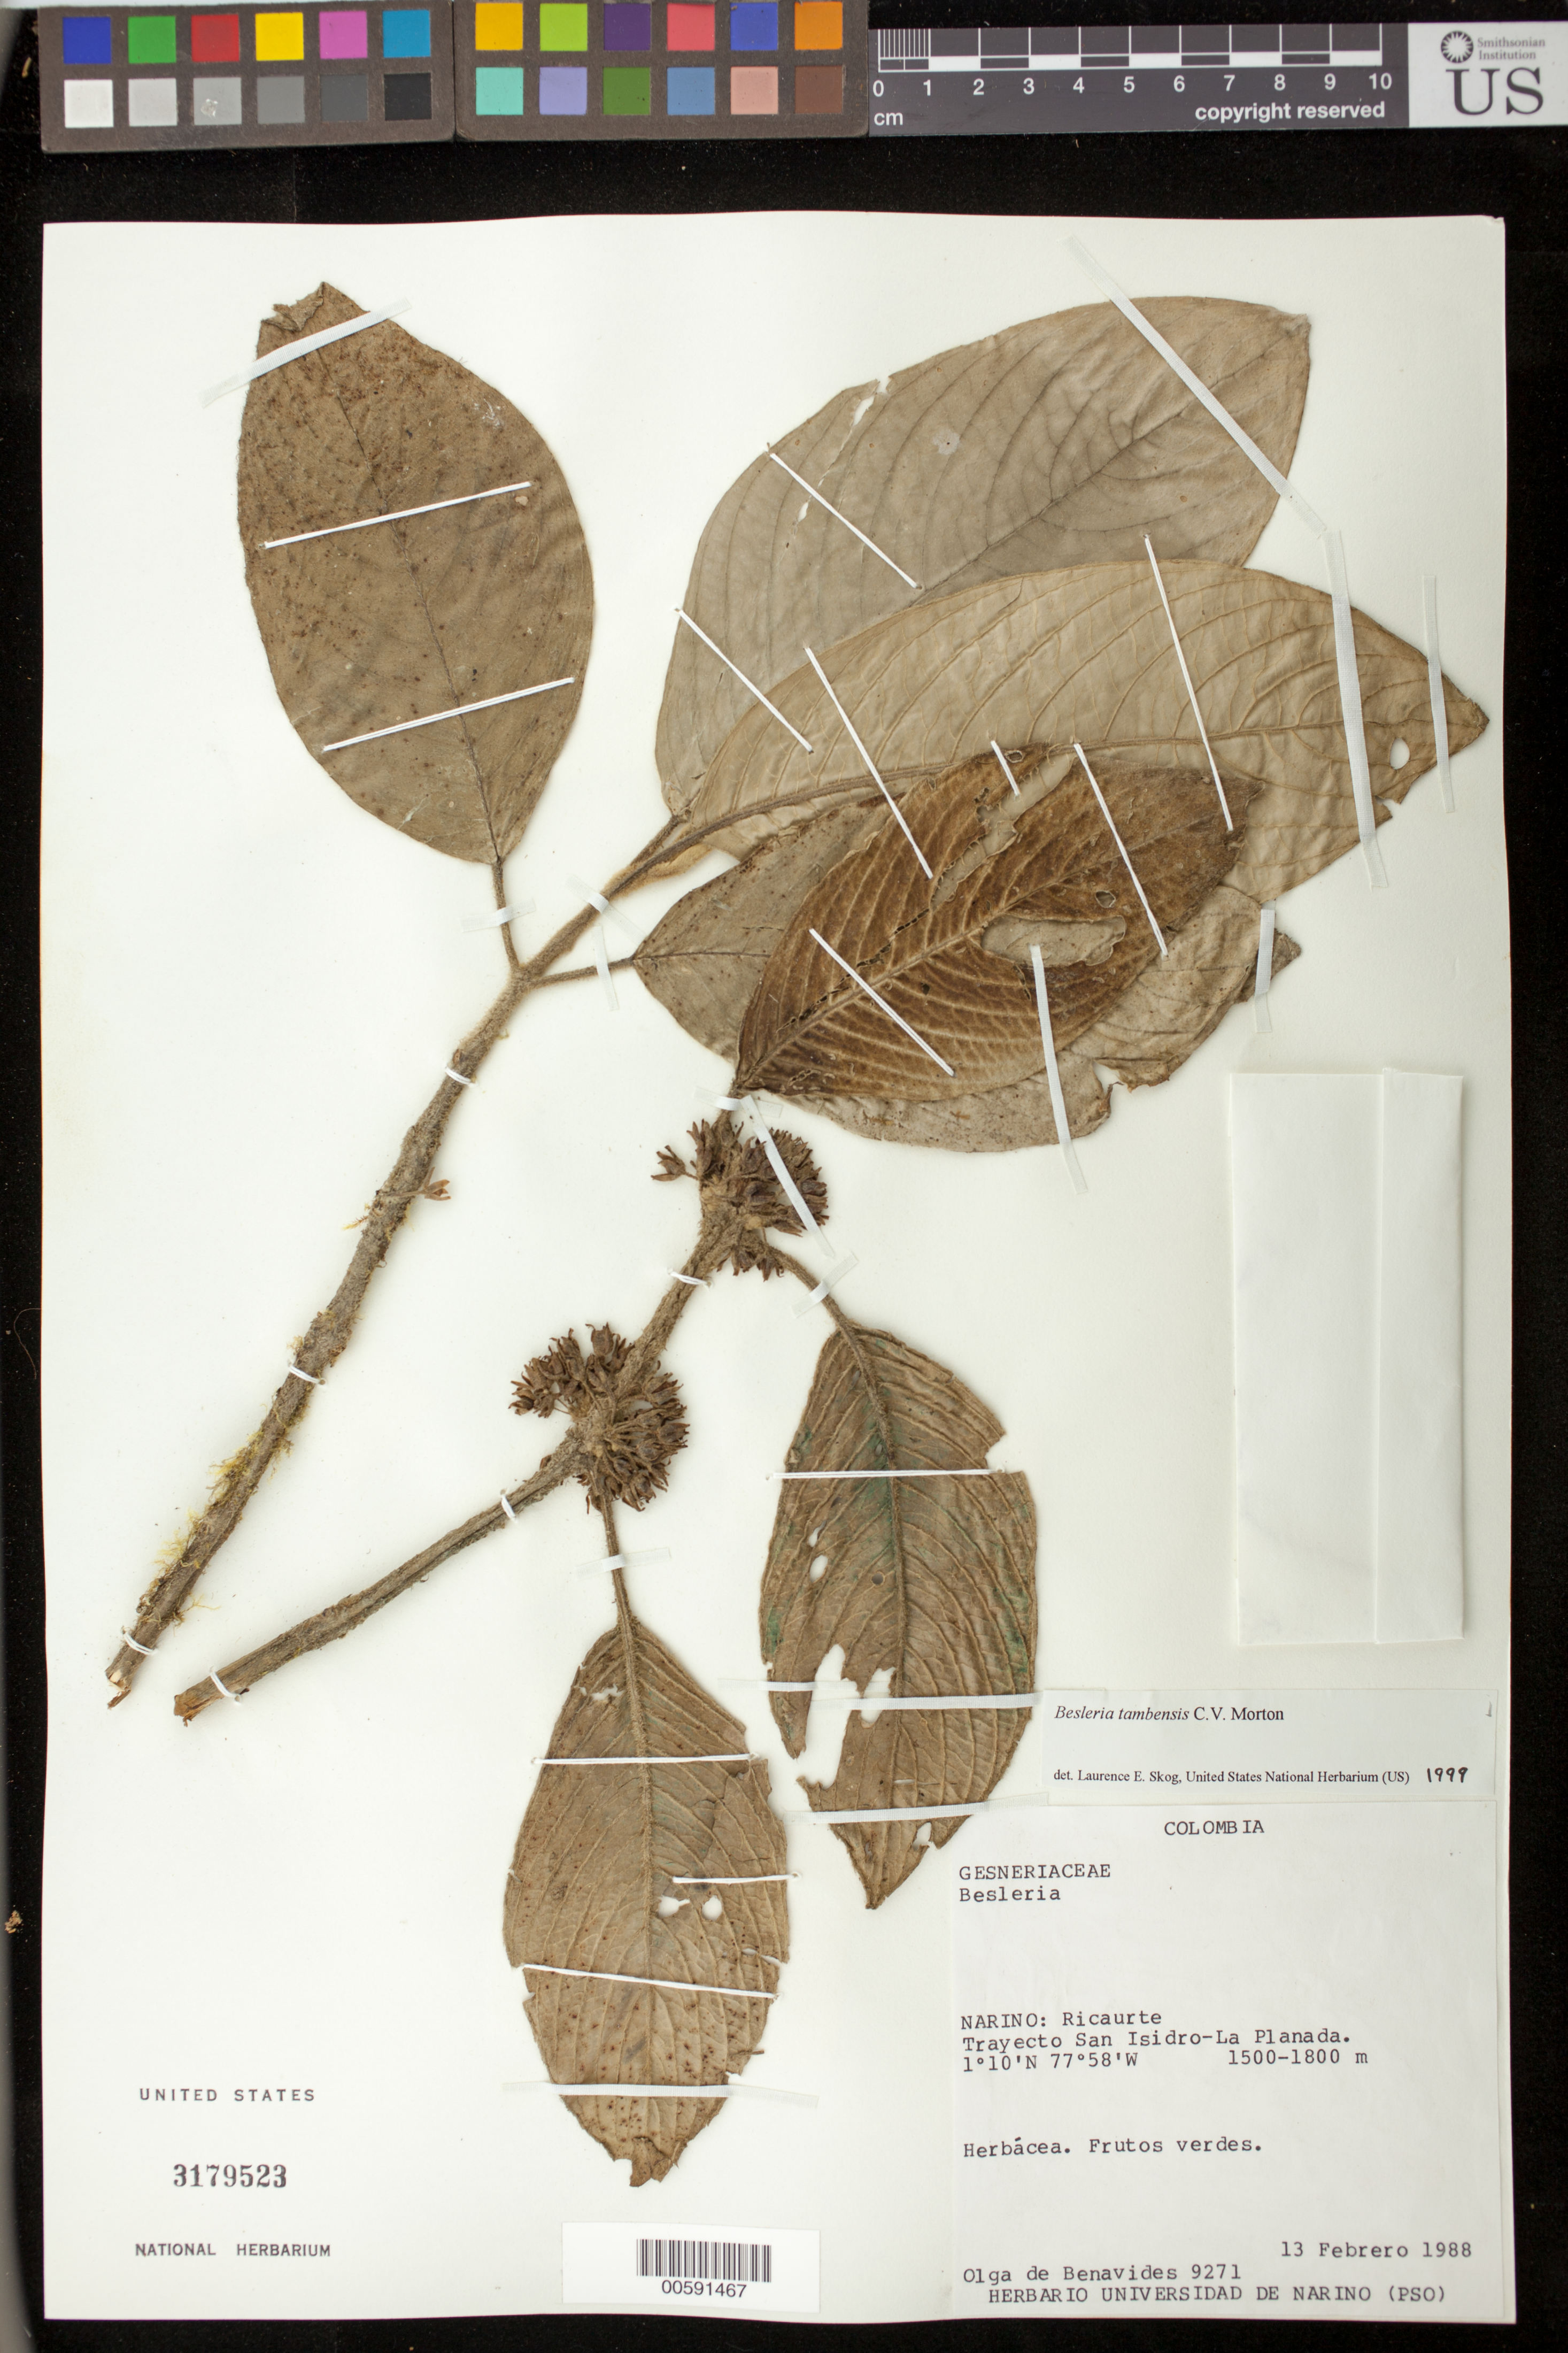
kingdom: Plantae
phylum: Tracheophyta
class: Magnoliopsida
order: Lamiales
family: Gesneriaceae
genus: Besleria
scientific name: Besleria tambensis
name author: C.V. Morton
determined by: Skog, Laurence E.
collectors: Olga S. de Benavides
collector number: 9271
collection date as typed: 13 Feb 1988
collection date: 1988-02-13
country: Colombia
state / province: Nariño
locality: Trayecto San Isidro - La Planada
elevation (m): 1500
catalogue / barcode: US 3179523